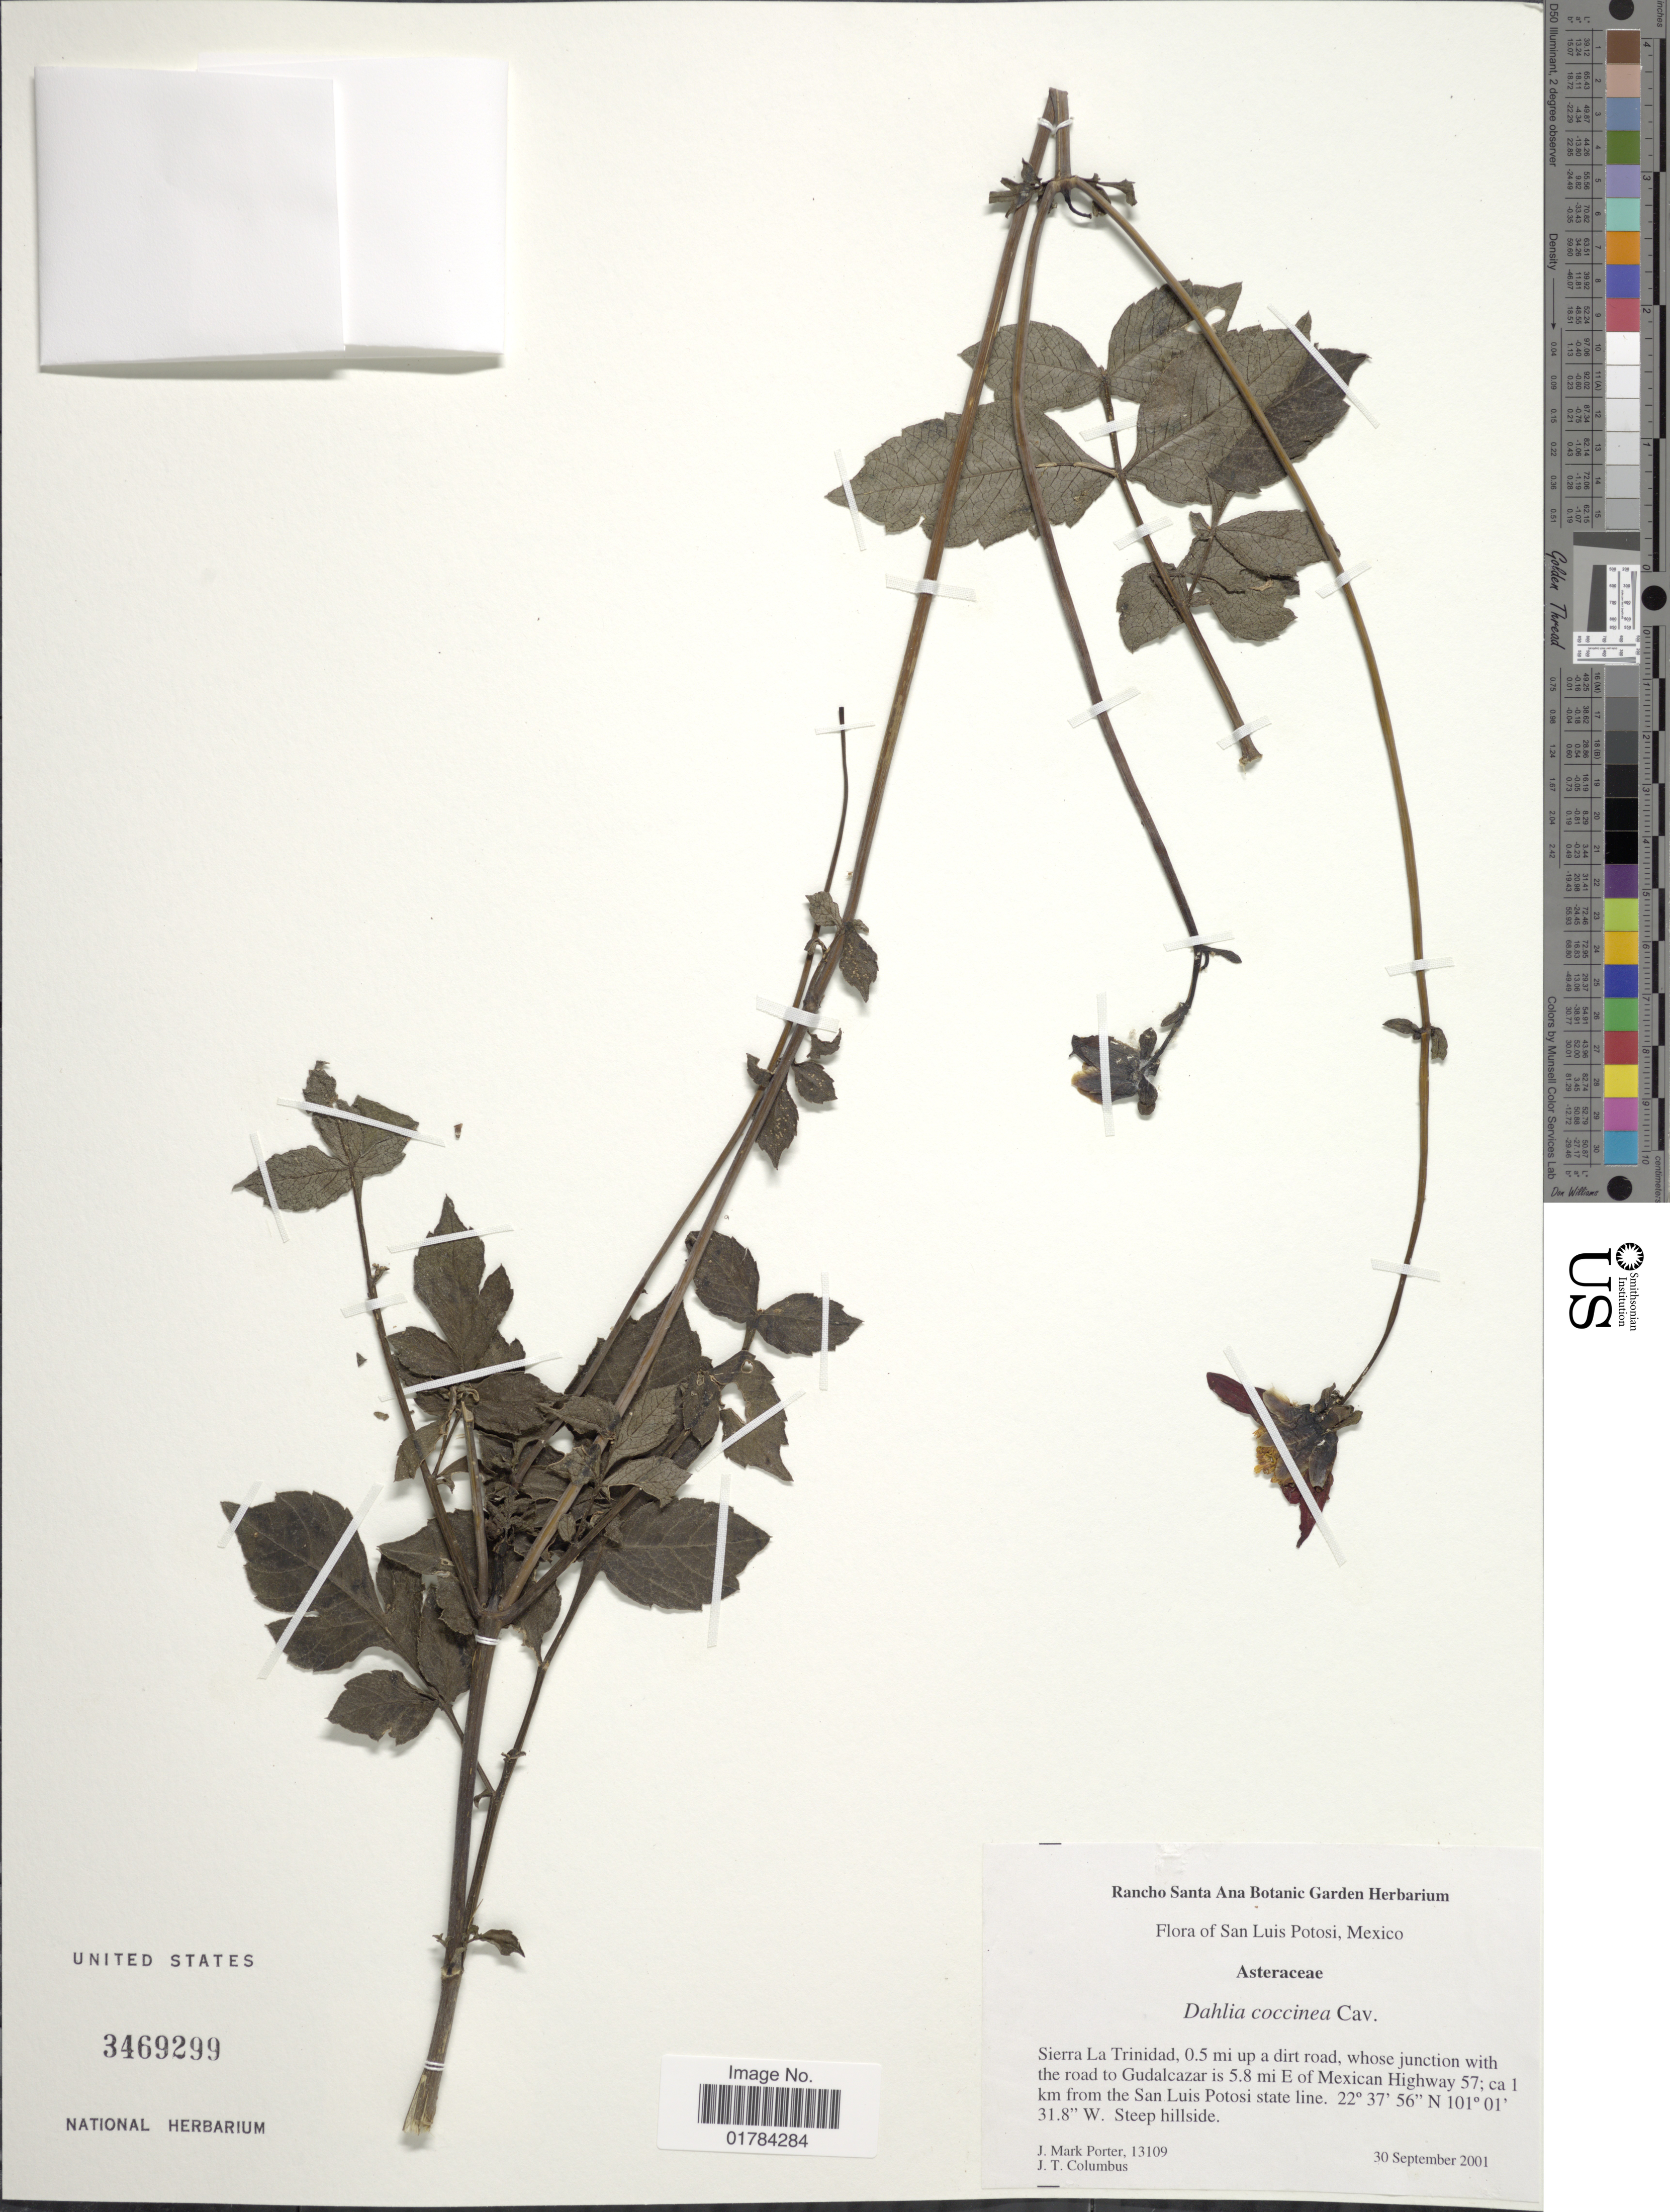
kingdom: Plantae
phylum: Tracheophyta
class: Magnoliopsida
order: Asterales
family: Asteraceae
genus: Dahlia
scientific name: Dahlia coccinea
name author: Cav.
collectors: J. M. Porter & J. T. Columbus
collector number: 13109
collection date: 2001-09-30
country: Mexico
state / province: San Luis Potosí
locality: Sierra La Trinidad, 0.5 mi up a dirt road, whose junction with the road to Gudalcazar is 5.8 mi E of Mexican Highway 57; ca 1 km from the San Luis Potosi state line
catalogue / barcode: US 3469299